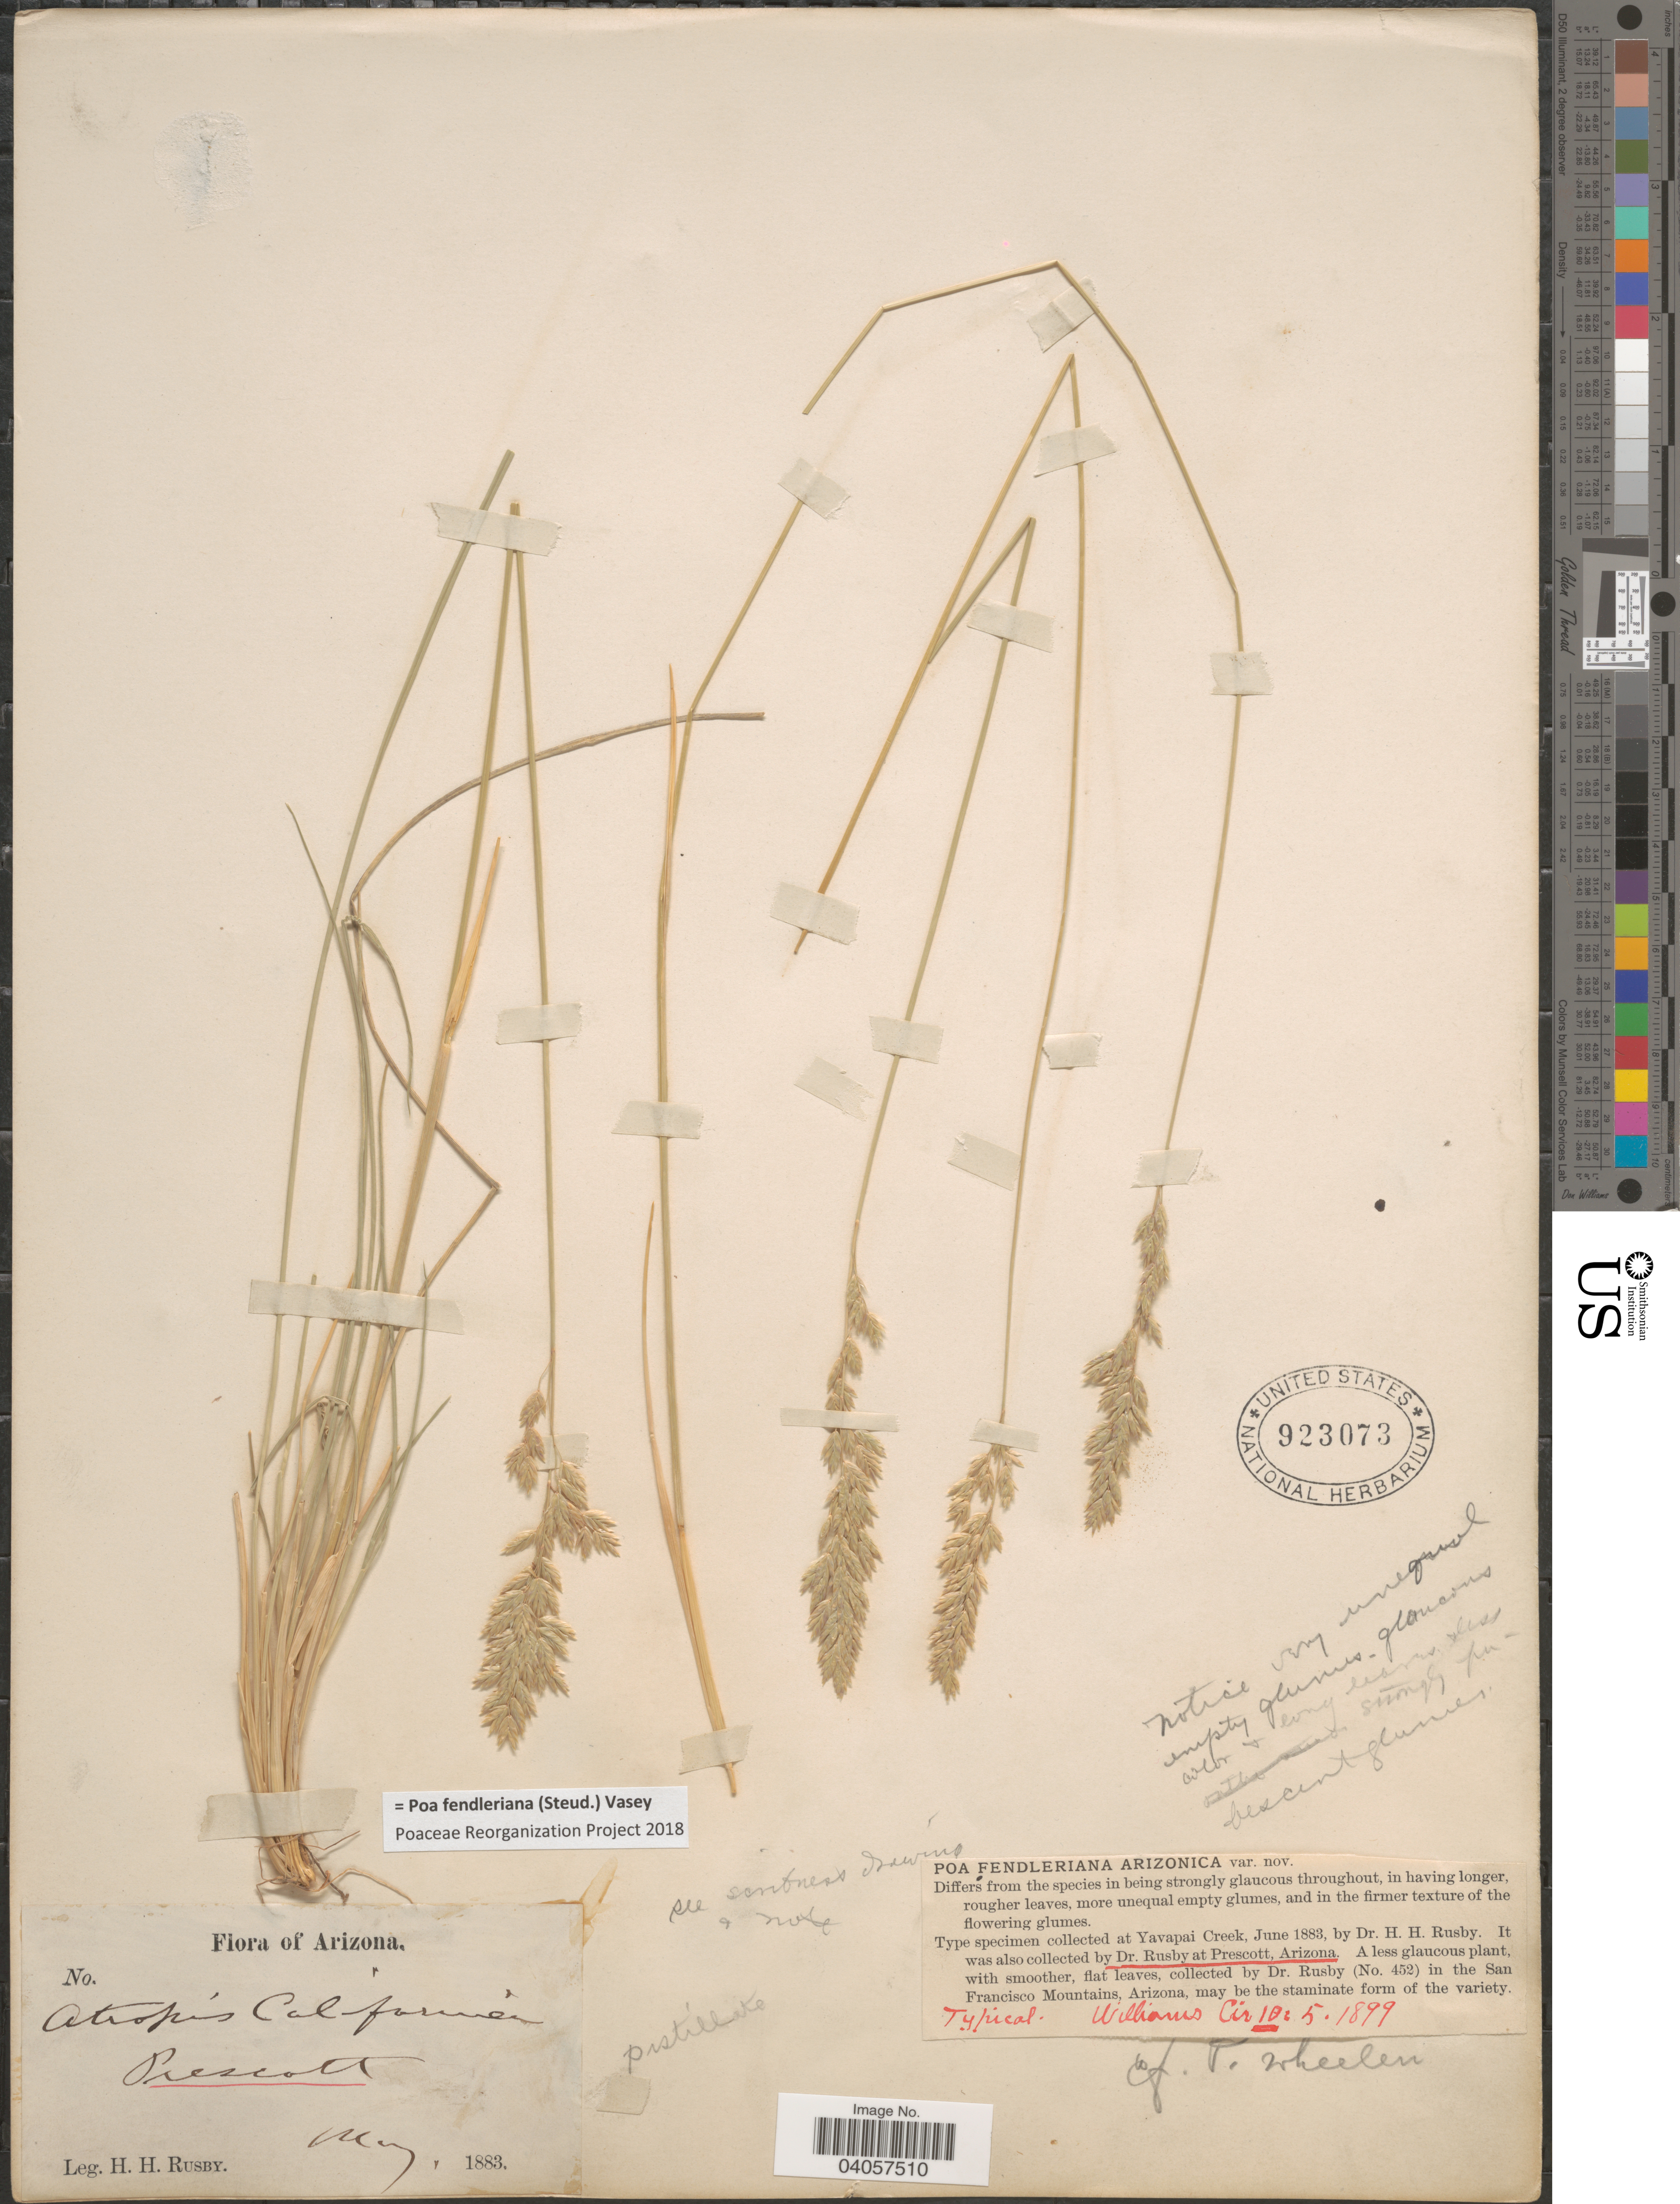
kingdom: Plantae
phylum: Tracheophyta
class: Liliopsida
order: Poales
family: Poaceae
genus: Poa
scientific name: Poa fendleriana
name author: (Steud.) Vasey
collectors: H. H. Rusby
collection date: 1883-05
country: United States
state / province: Arizona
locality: Prescott.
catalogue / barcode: US 923073